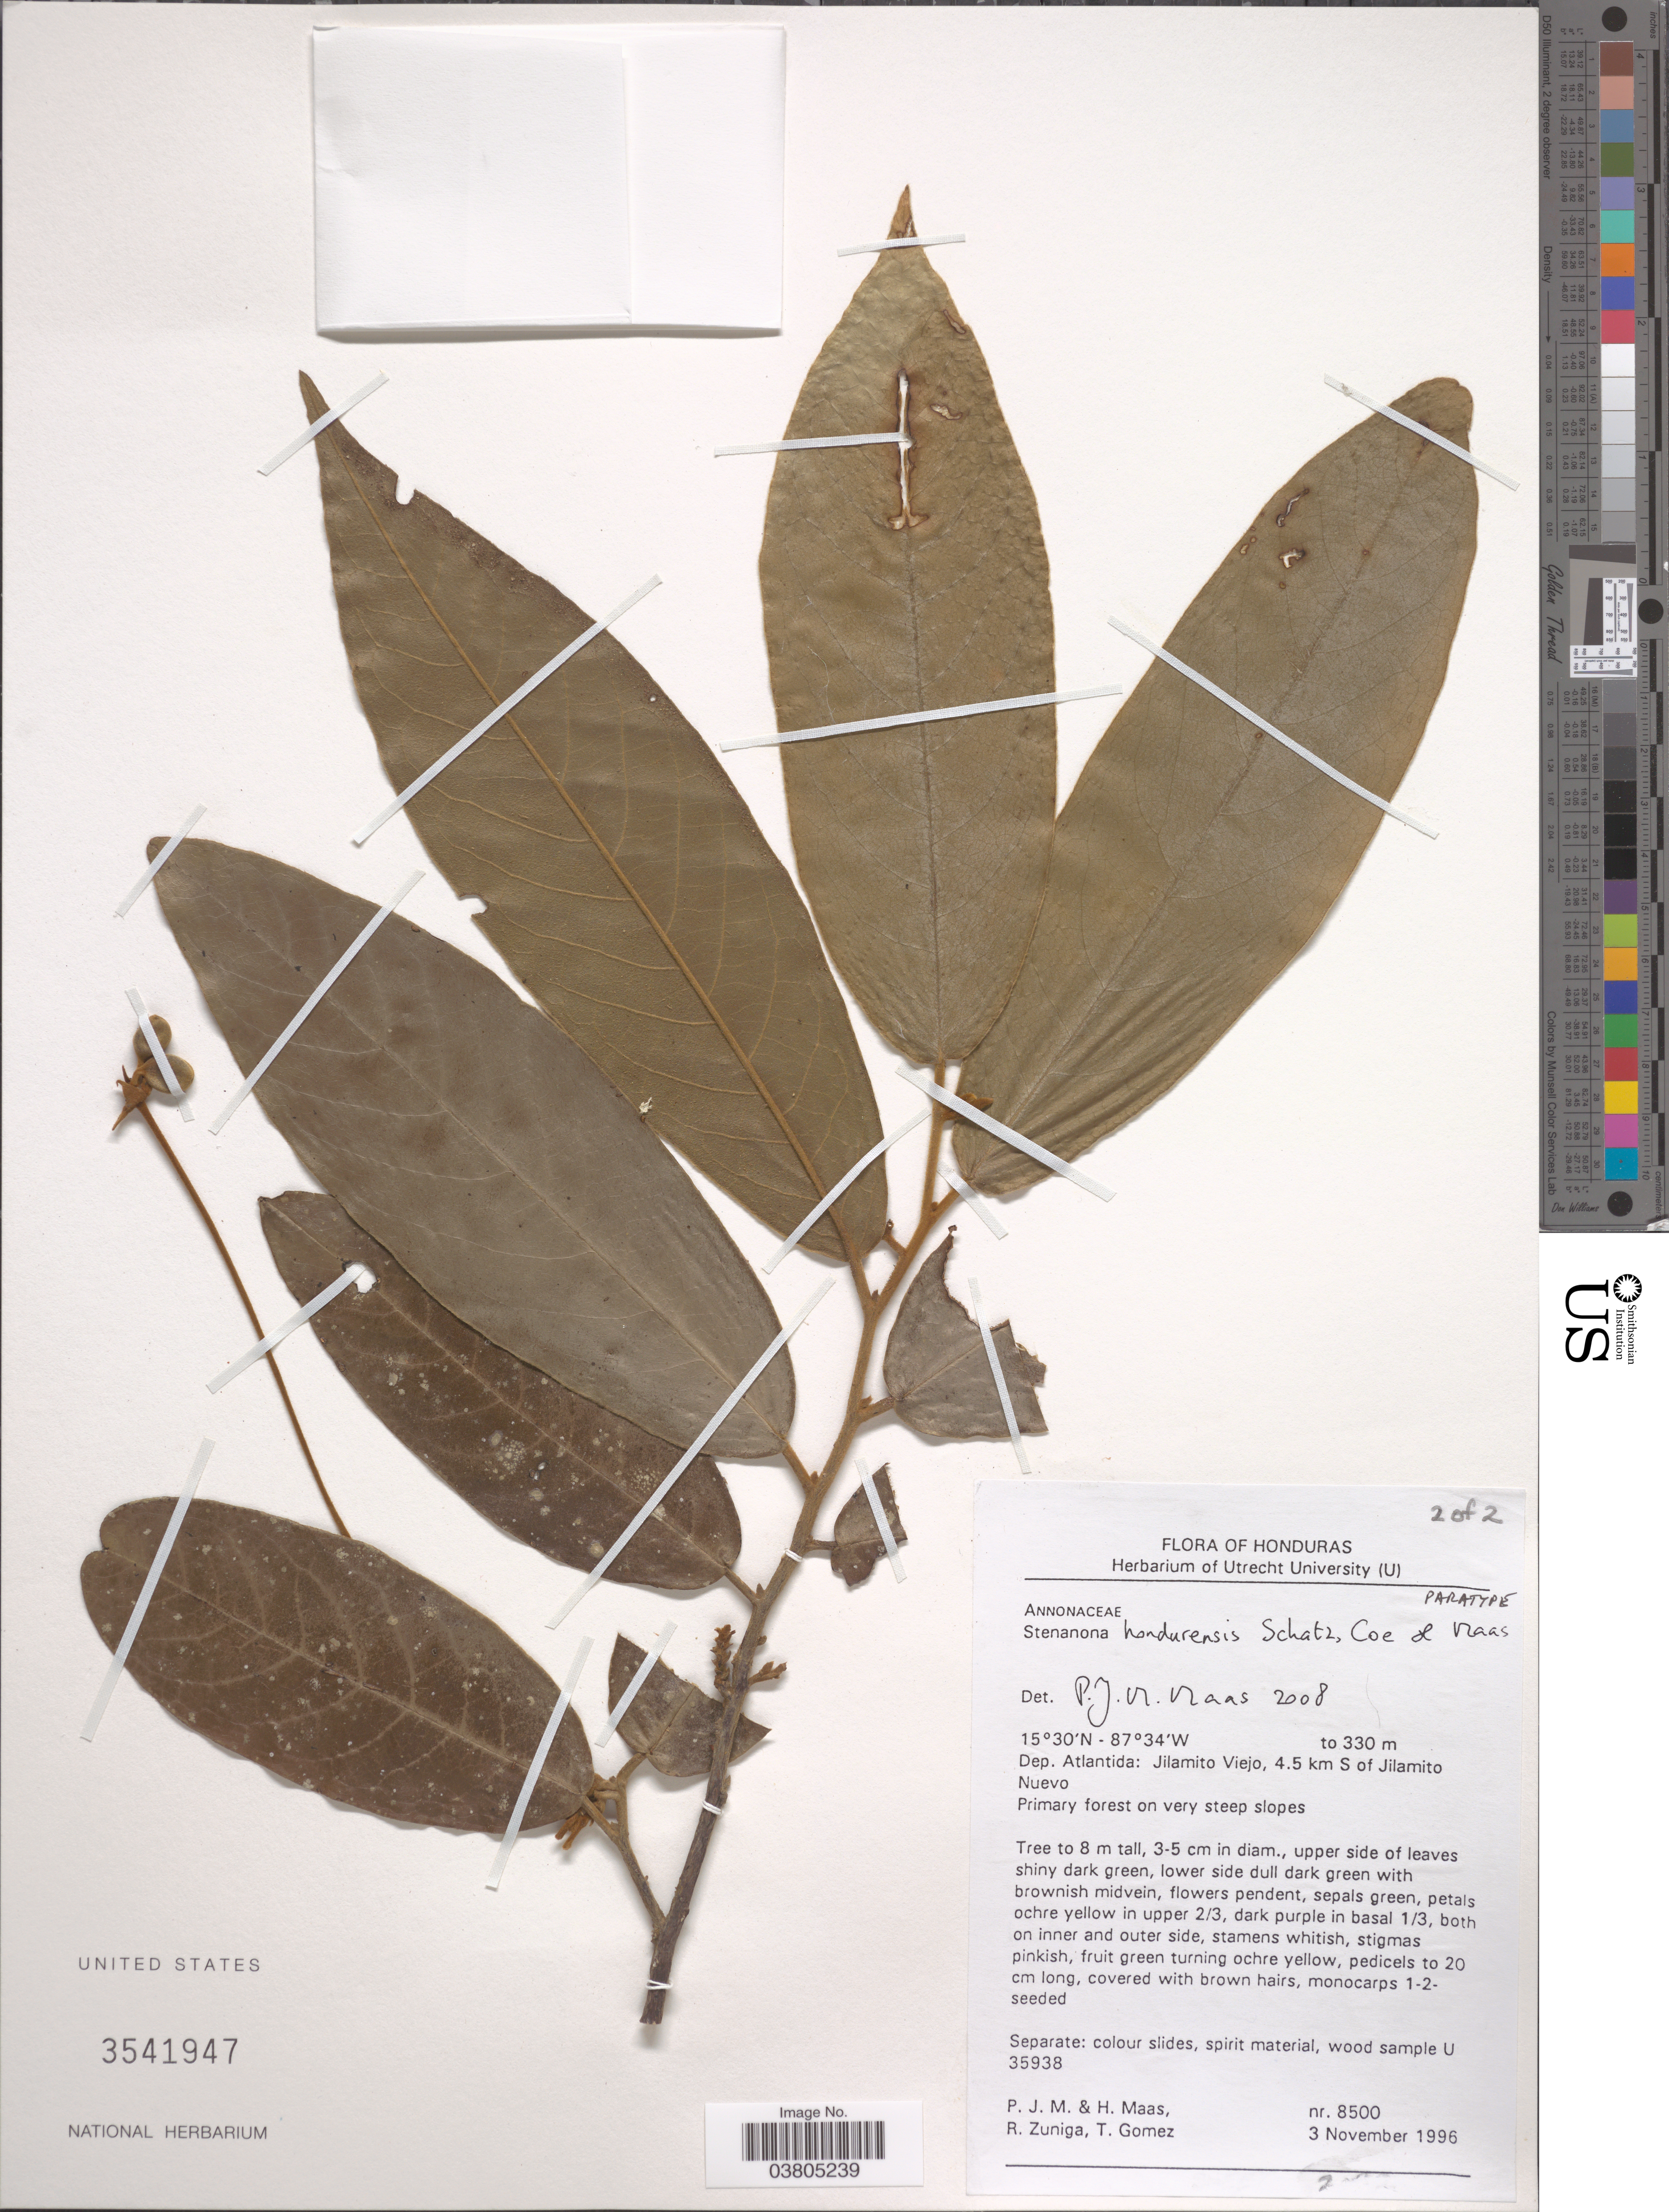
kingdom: Plantae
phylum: Tracheophyta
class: Magnoliopsida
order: Magnoliales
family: Annonaceae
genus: Stenanona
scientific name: Stenanona hondurensis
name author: G.E. Schatz et al.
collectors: P. Maas, H. Maas, R. Zuniga & T. Gomez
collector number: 8500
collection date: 1996-11-03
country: Honduras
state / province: Atlantida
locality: Dept. Atlantida: Jilamito Viejo, 4.5 km S of Jilamito Nuevo.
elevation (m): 330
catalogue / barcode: US 3541947